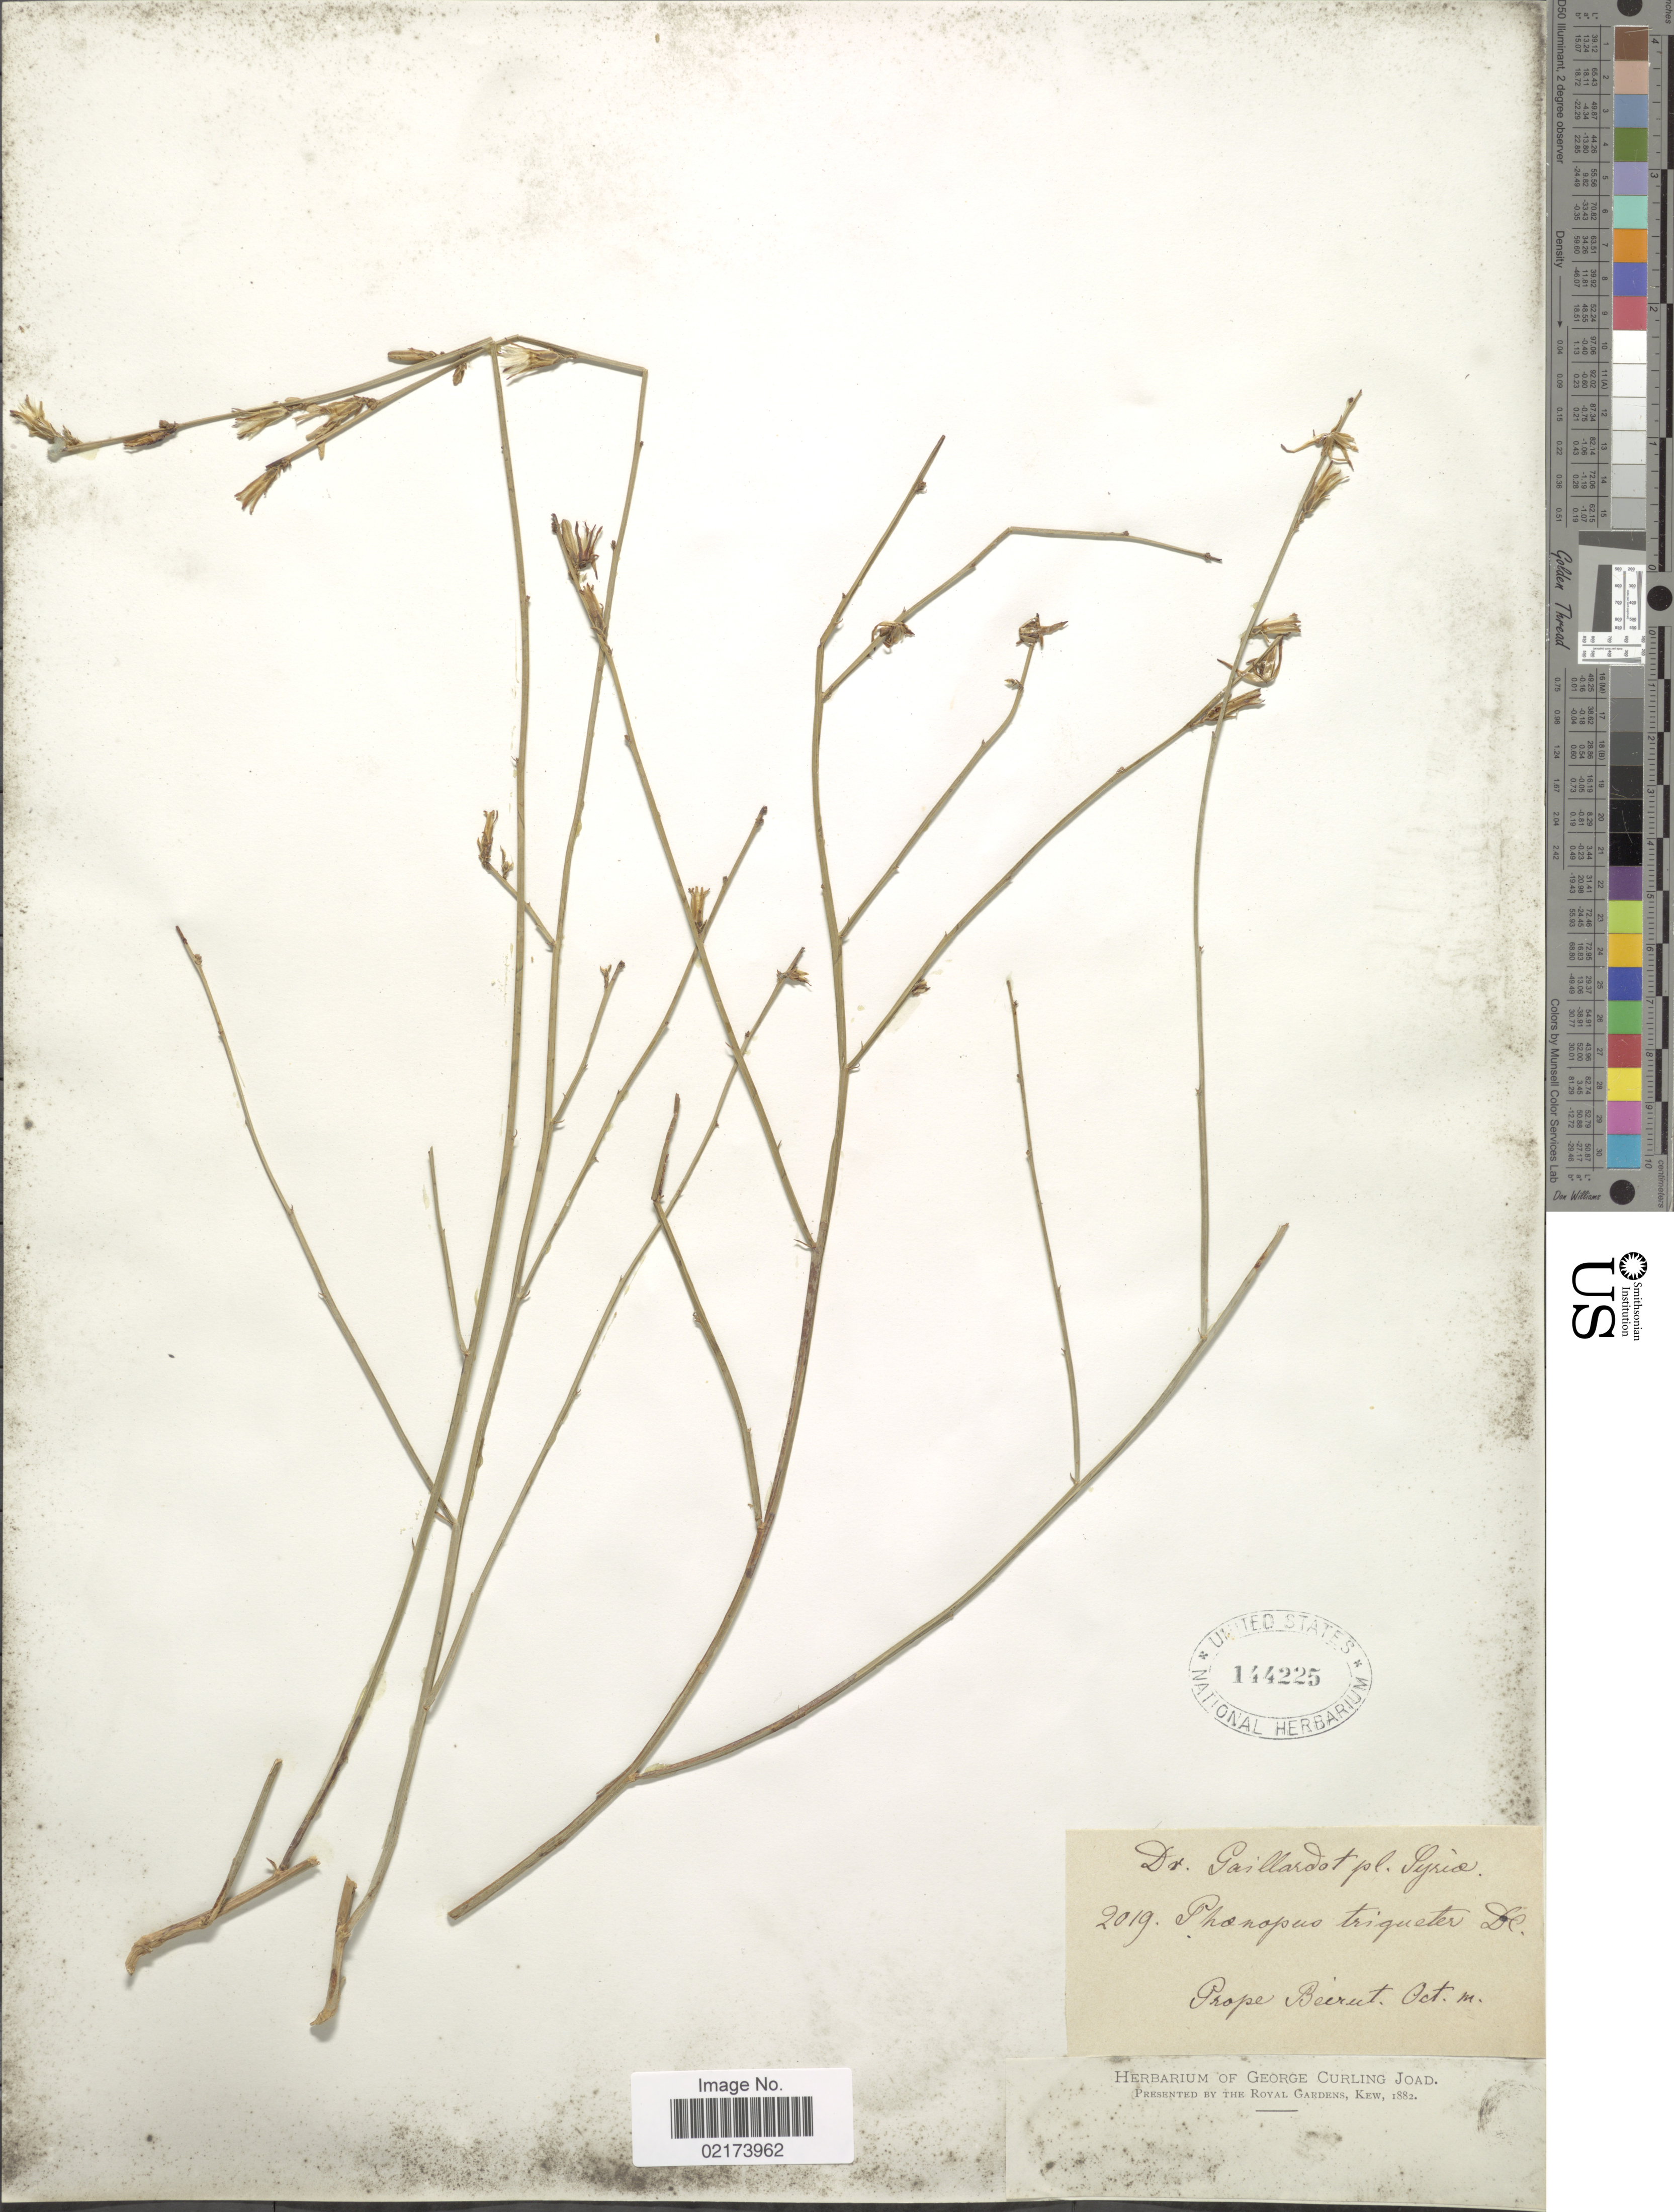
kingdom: Plantae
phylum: Tracheophyta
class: Magnoliopsida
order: Asterales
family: Asteraceae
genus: Lactuca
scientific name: Lactuca triquetra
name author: (Labill.) Boiss.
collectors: Gaillardot, --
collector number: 2019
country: Lebanon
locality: Prope Beirut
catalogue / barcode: US 144225